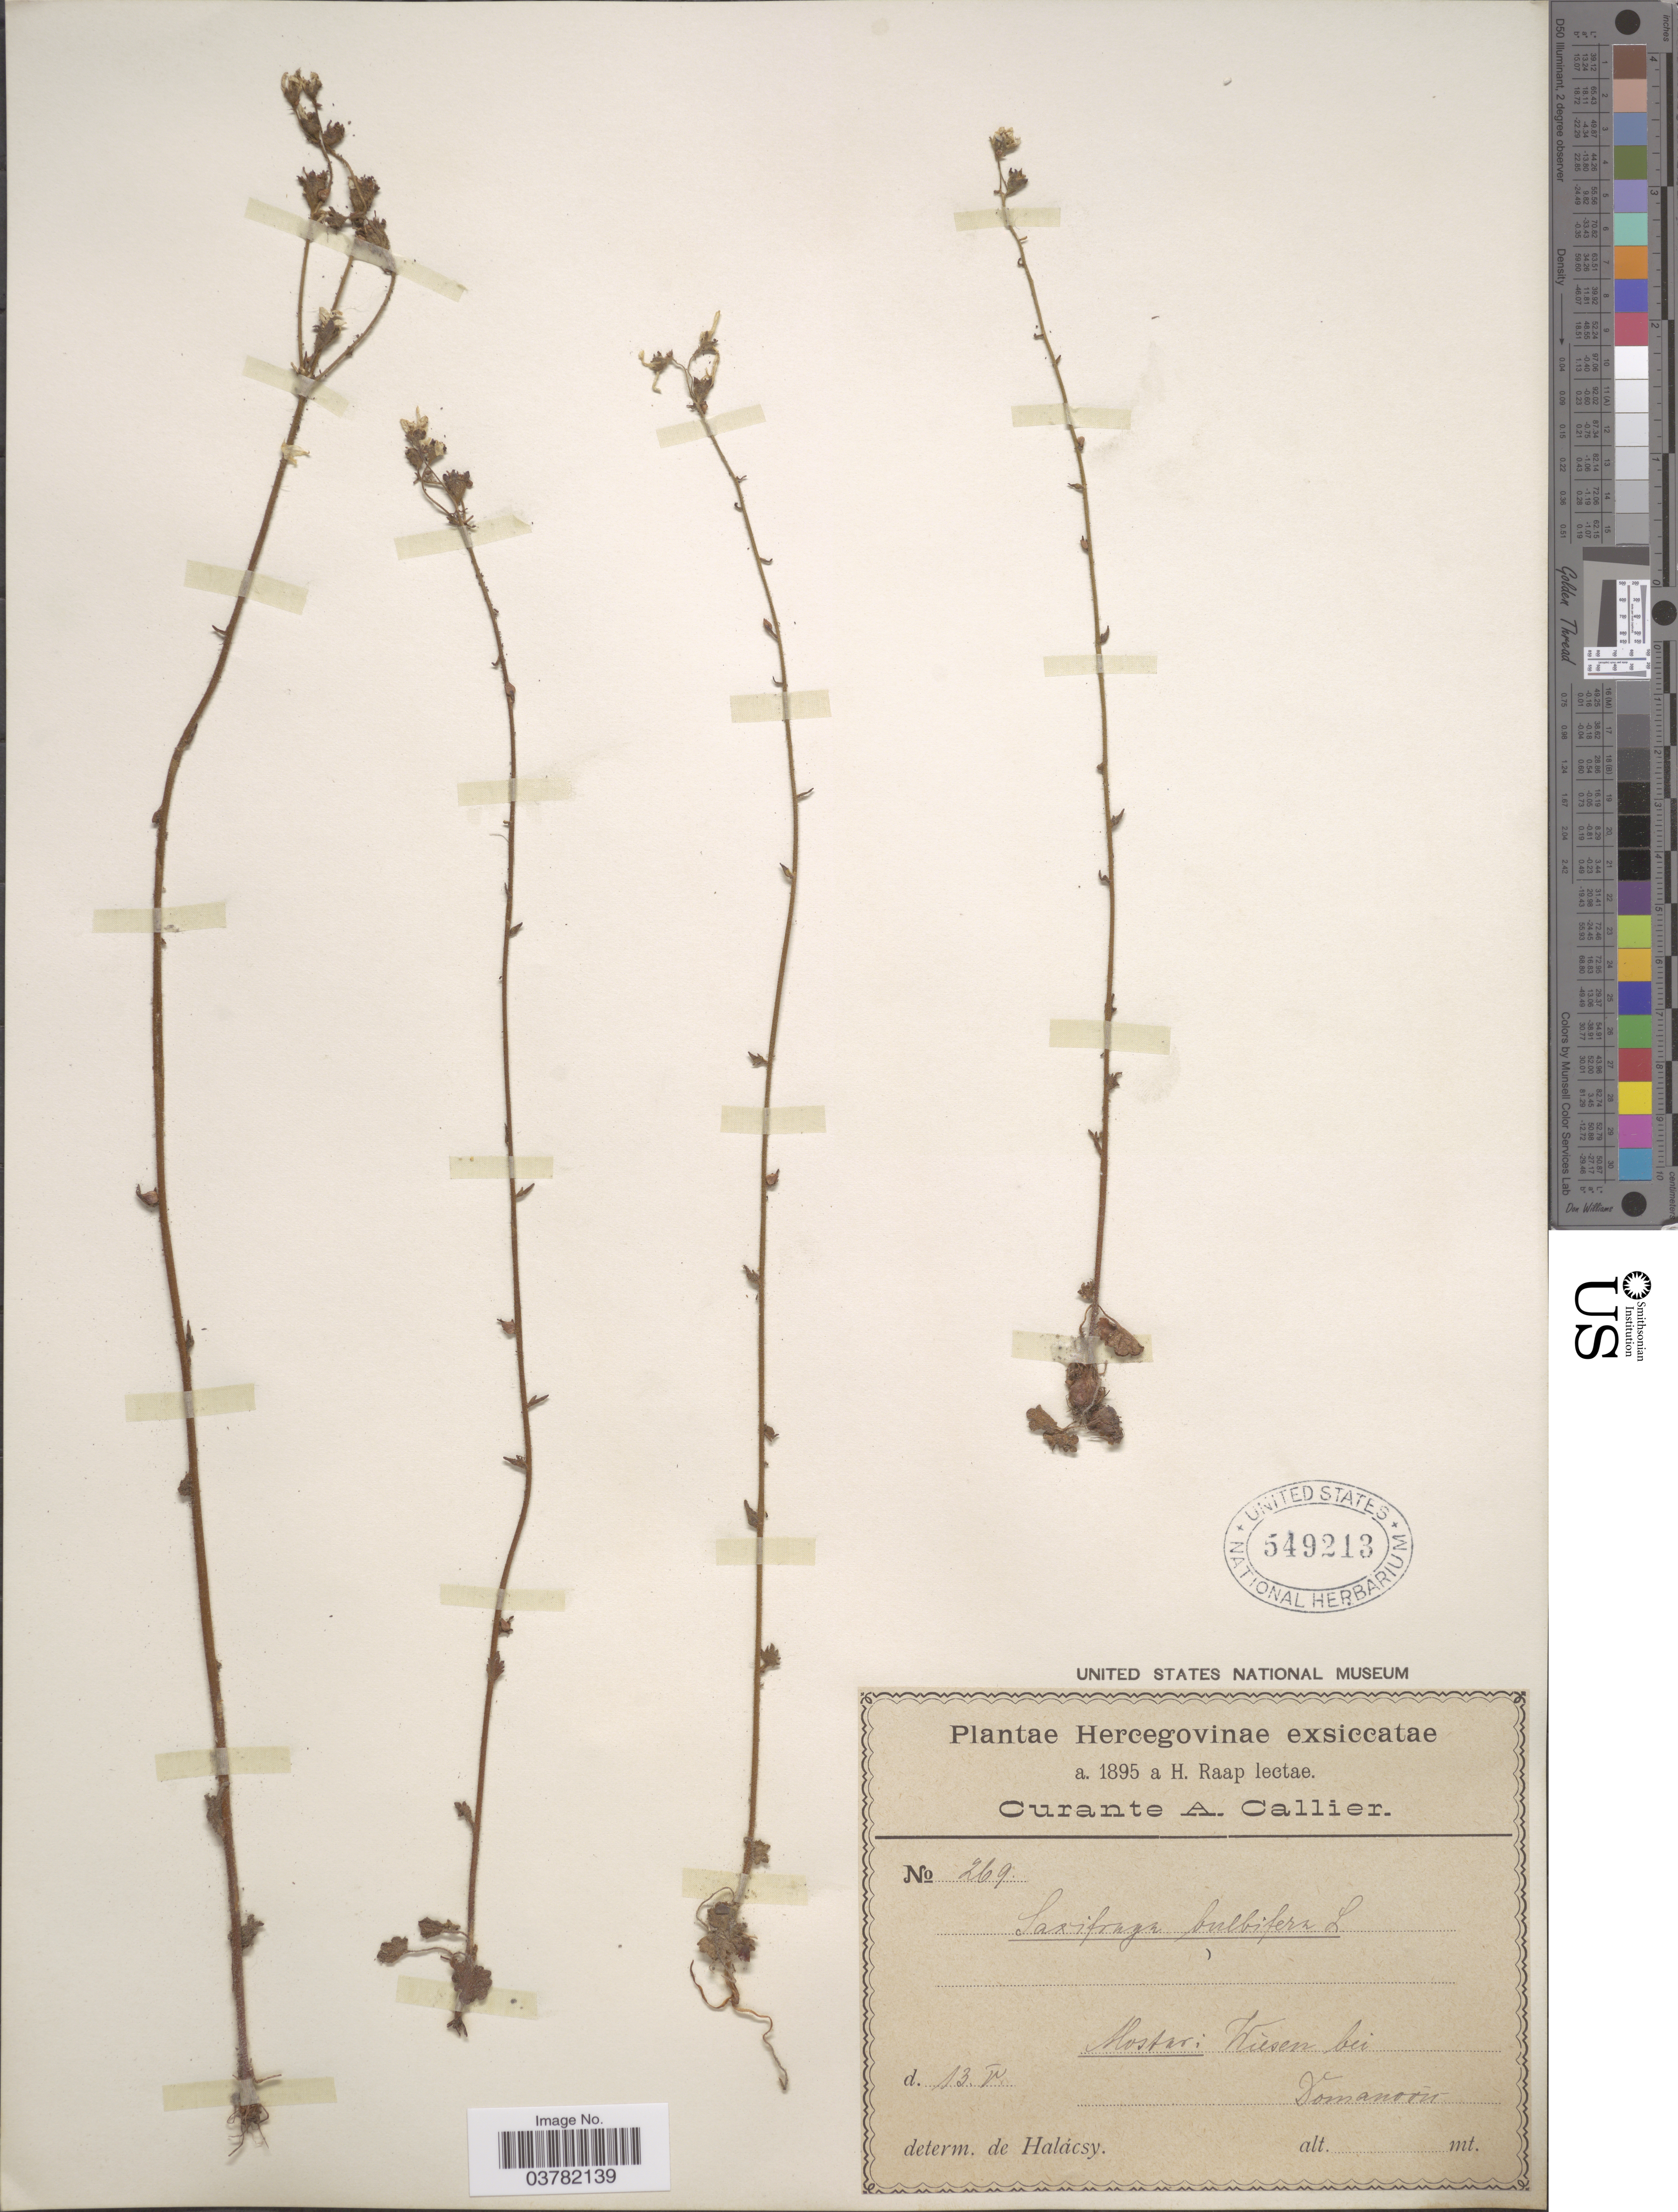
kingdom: Plantae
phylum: Tracheophyta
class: Magnoliopsida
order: Saxifragales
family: Saxifragaceae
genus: Saxifraga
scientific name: Saxifraga bulbifera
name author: L.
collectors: H. Raap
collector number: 269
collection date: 1895-05-13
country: Bosnia and Herzegovina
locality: Hercegovinae. Mostar: Hiesen bei Domanovici.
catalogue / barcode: US 549213